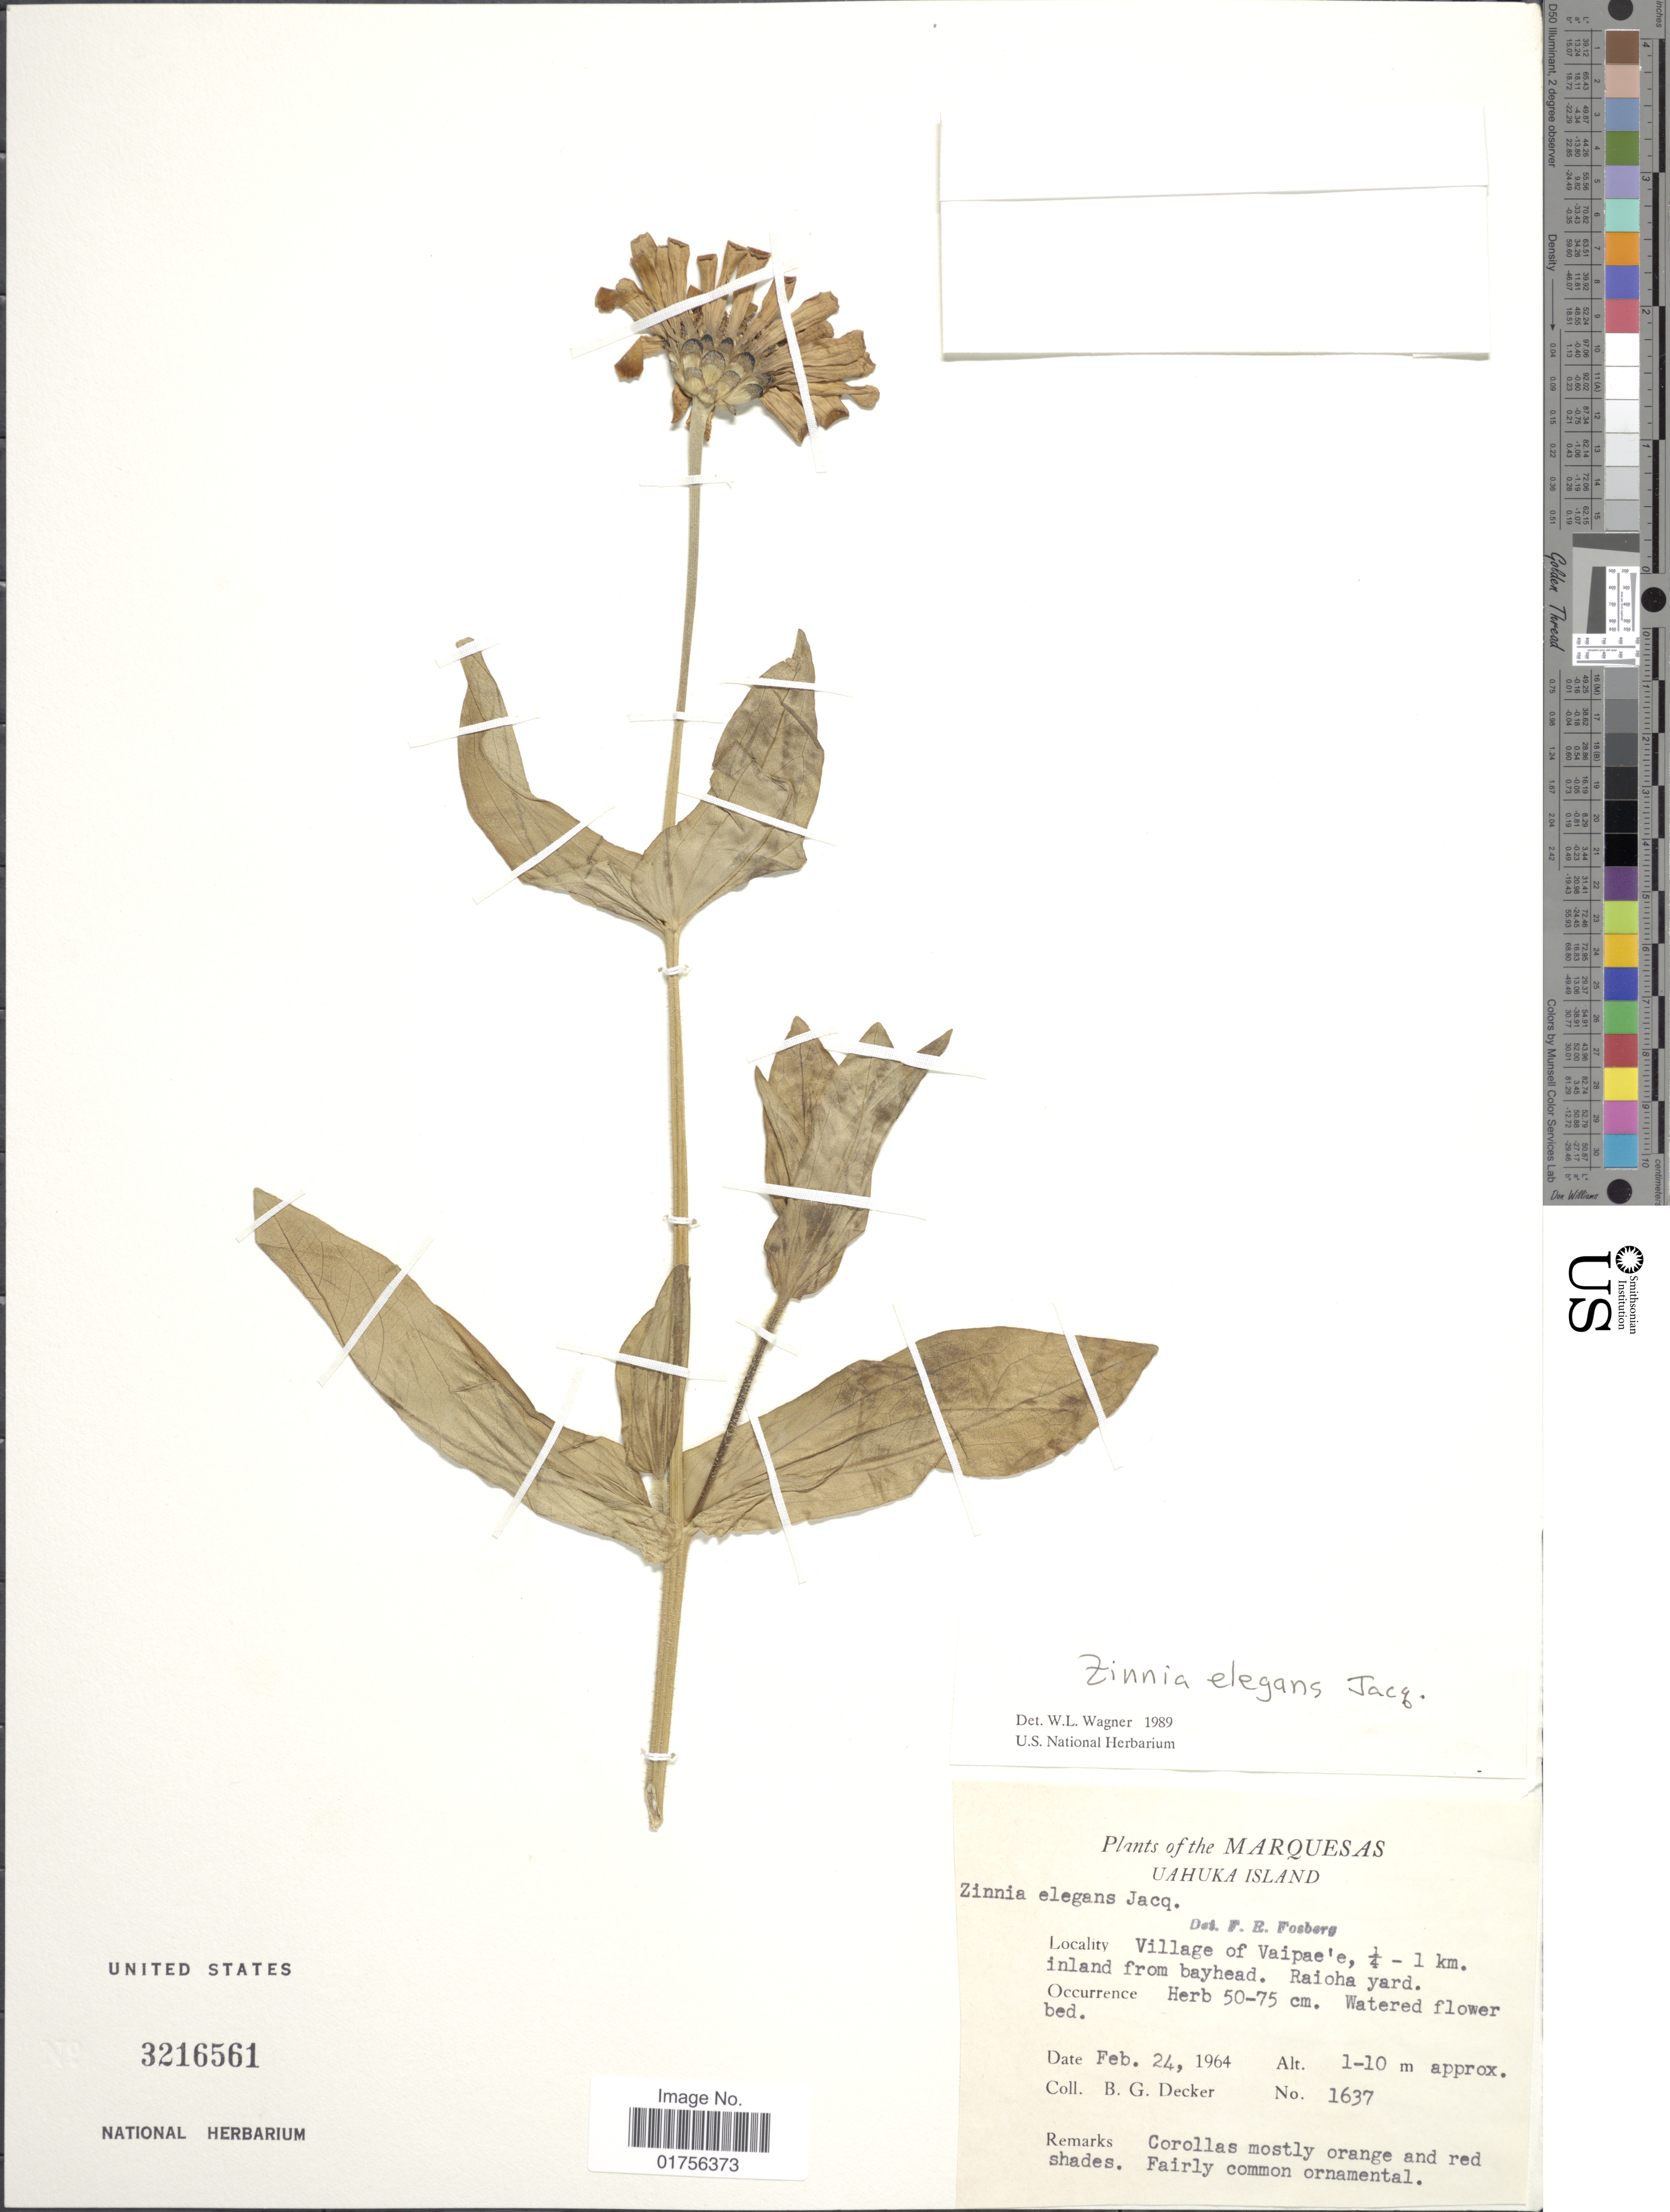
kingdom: Plantae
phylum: Tracheophyta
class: Magnoliopsida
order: Asterales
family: Asteraceae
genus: Zinnia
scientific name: Zinnia elegans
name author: Jacq.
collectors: B. G. Decker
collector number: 1637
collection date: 1964-02-24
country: French Polynesia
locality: Marquesas, Uahuka Island, Village of Vaipae'e , ¼ - 1 km, inland from bayhead, Raioha yard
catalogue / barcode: US 3216561